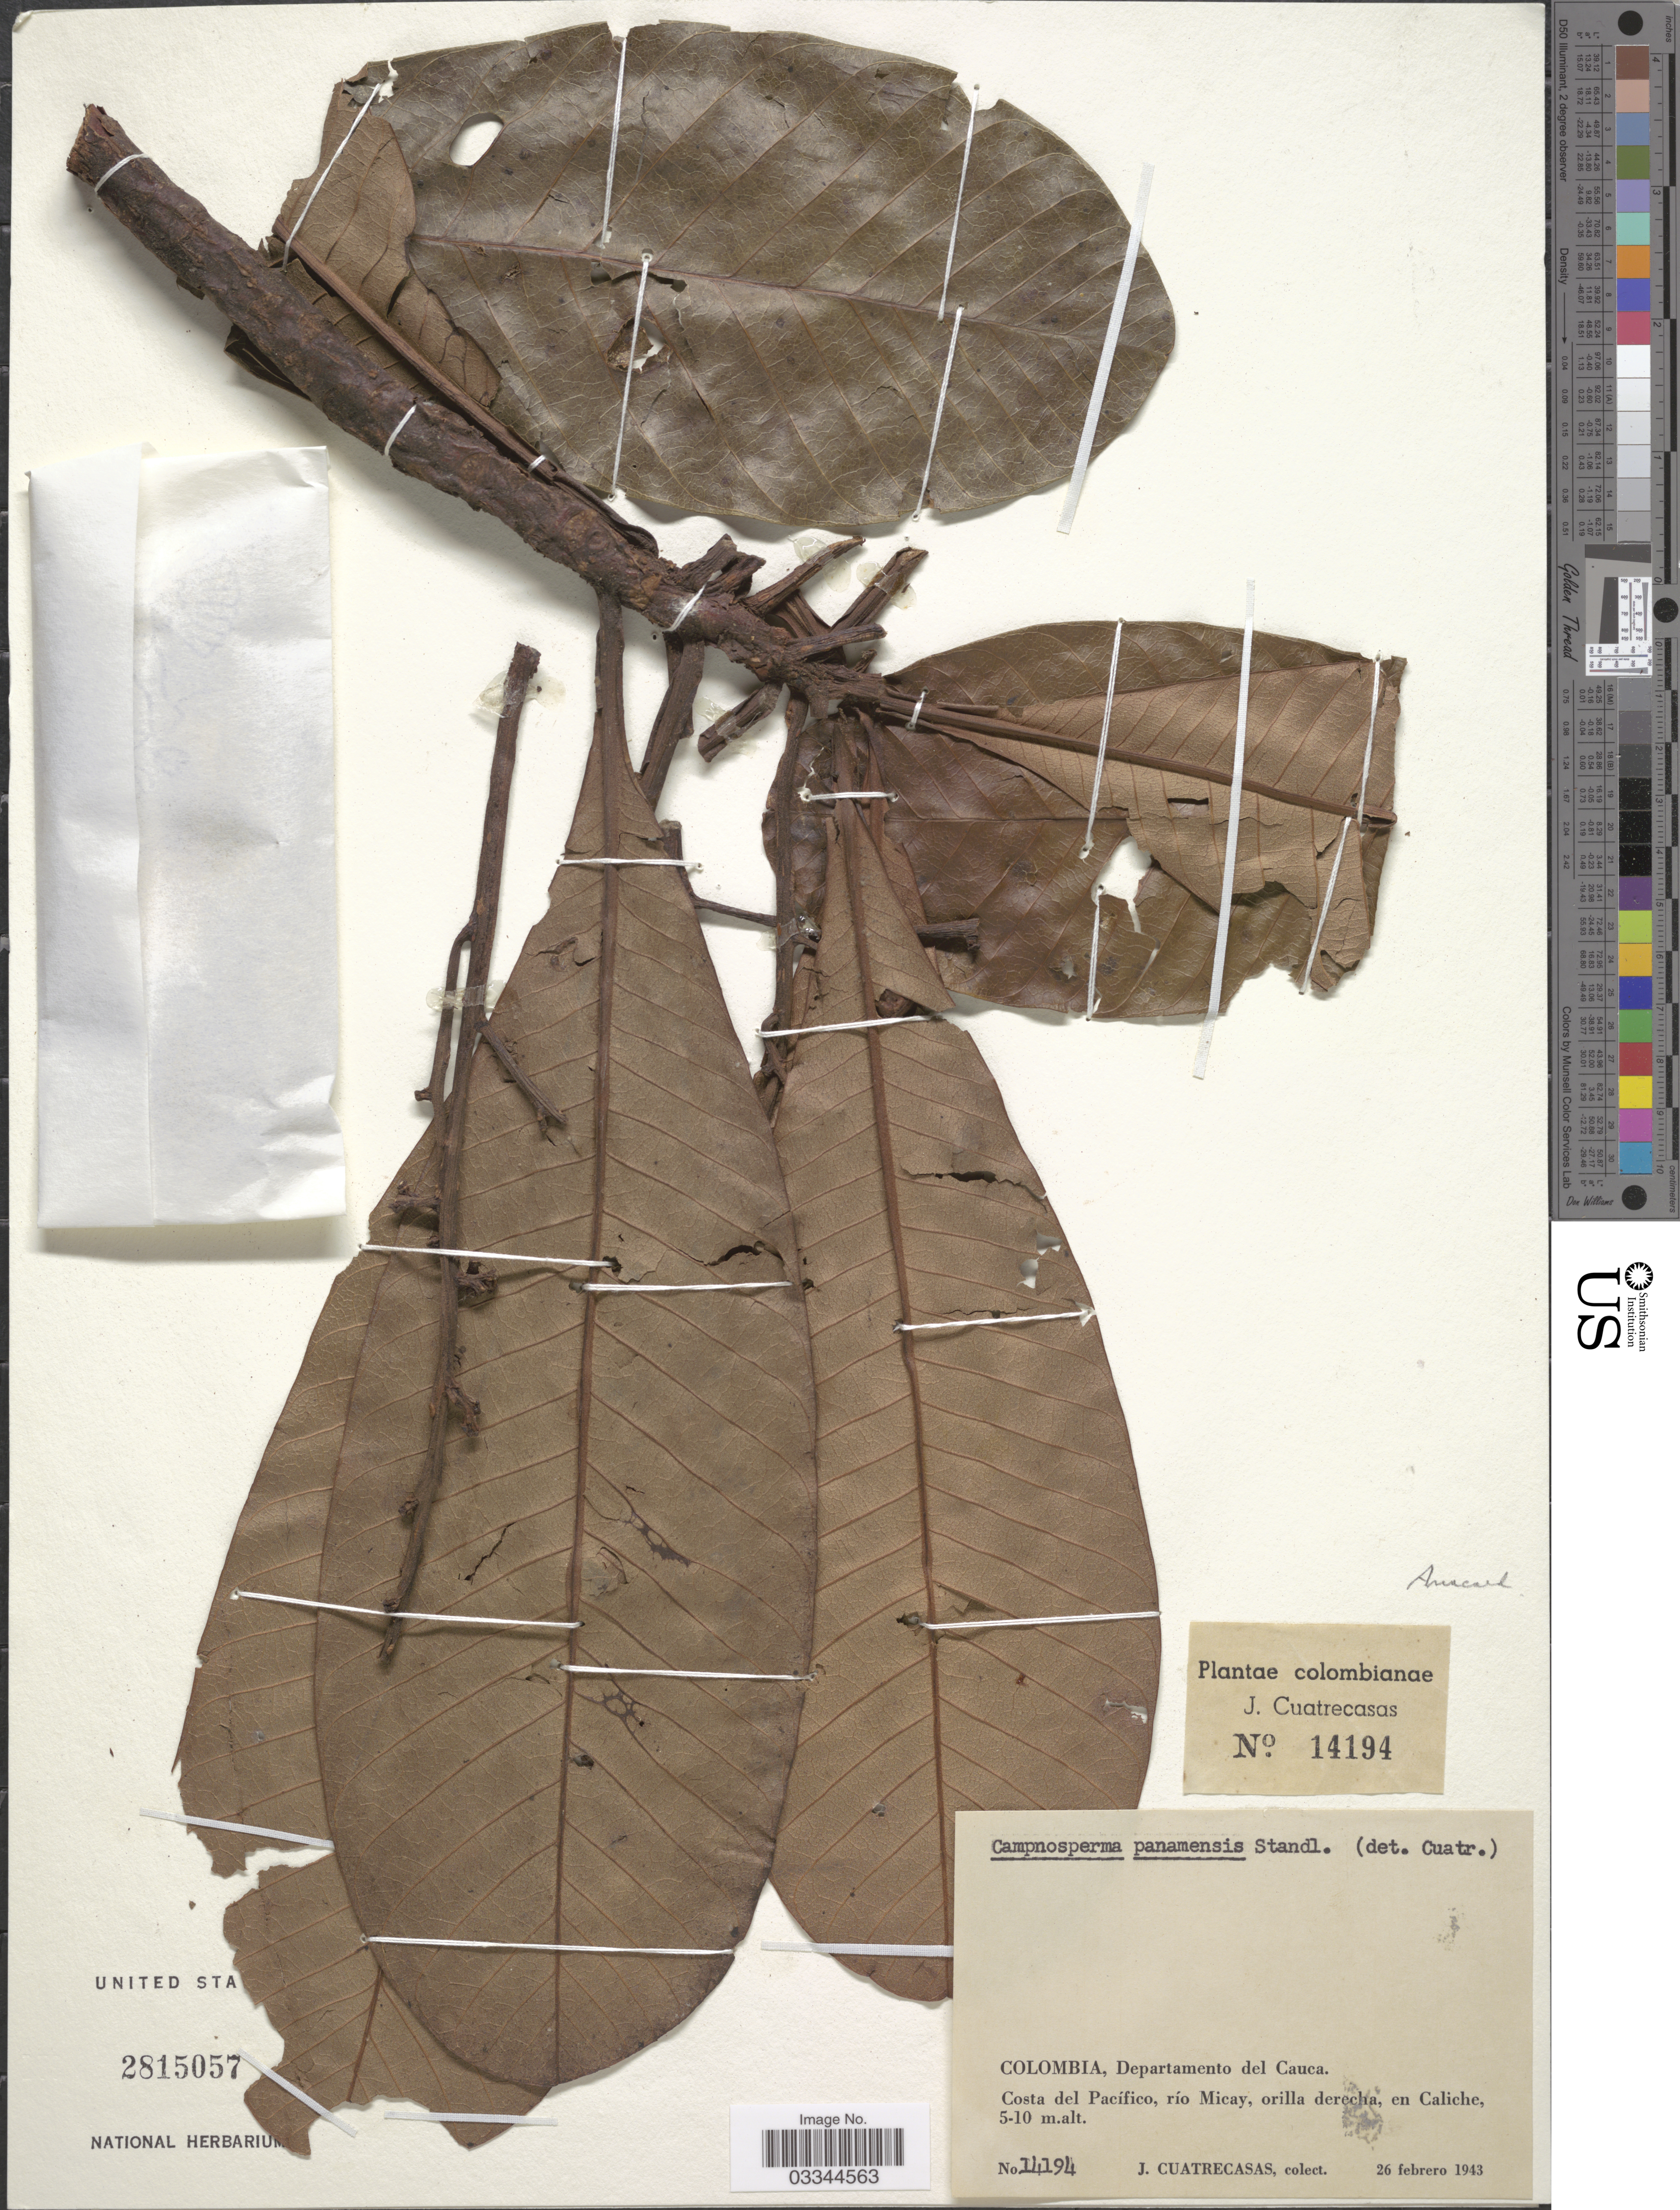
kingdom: Plantae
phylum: Tracheophyta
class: Magnoliopsida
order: Sapindales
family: Anacardiaceae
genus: Campnosperma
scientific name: Campnosperma panamense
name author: Standl.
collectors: J. Cuatrecasas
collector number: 14194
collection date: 1943-02-26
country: Colombia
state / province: Cauca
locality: Departamento del Cauca. Costa del Pacífico, río Micay, orilla derecha, en Caliche.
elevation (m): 5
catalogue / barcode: US 2815057